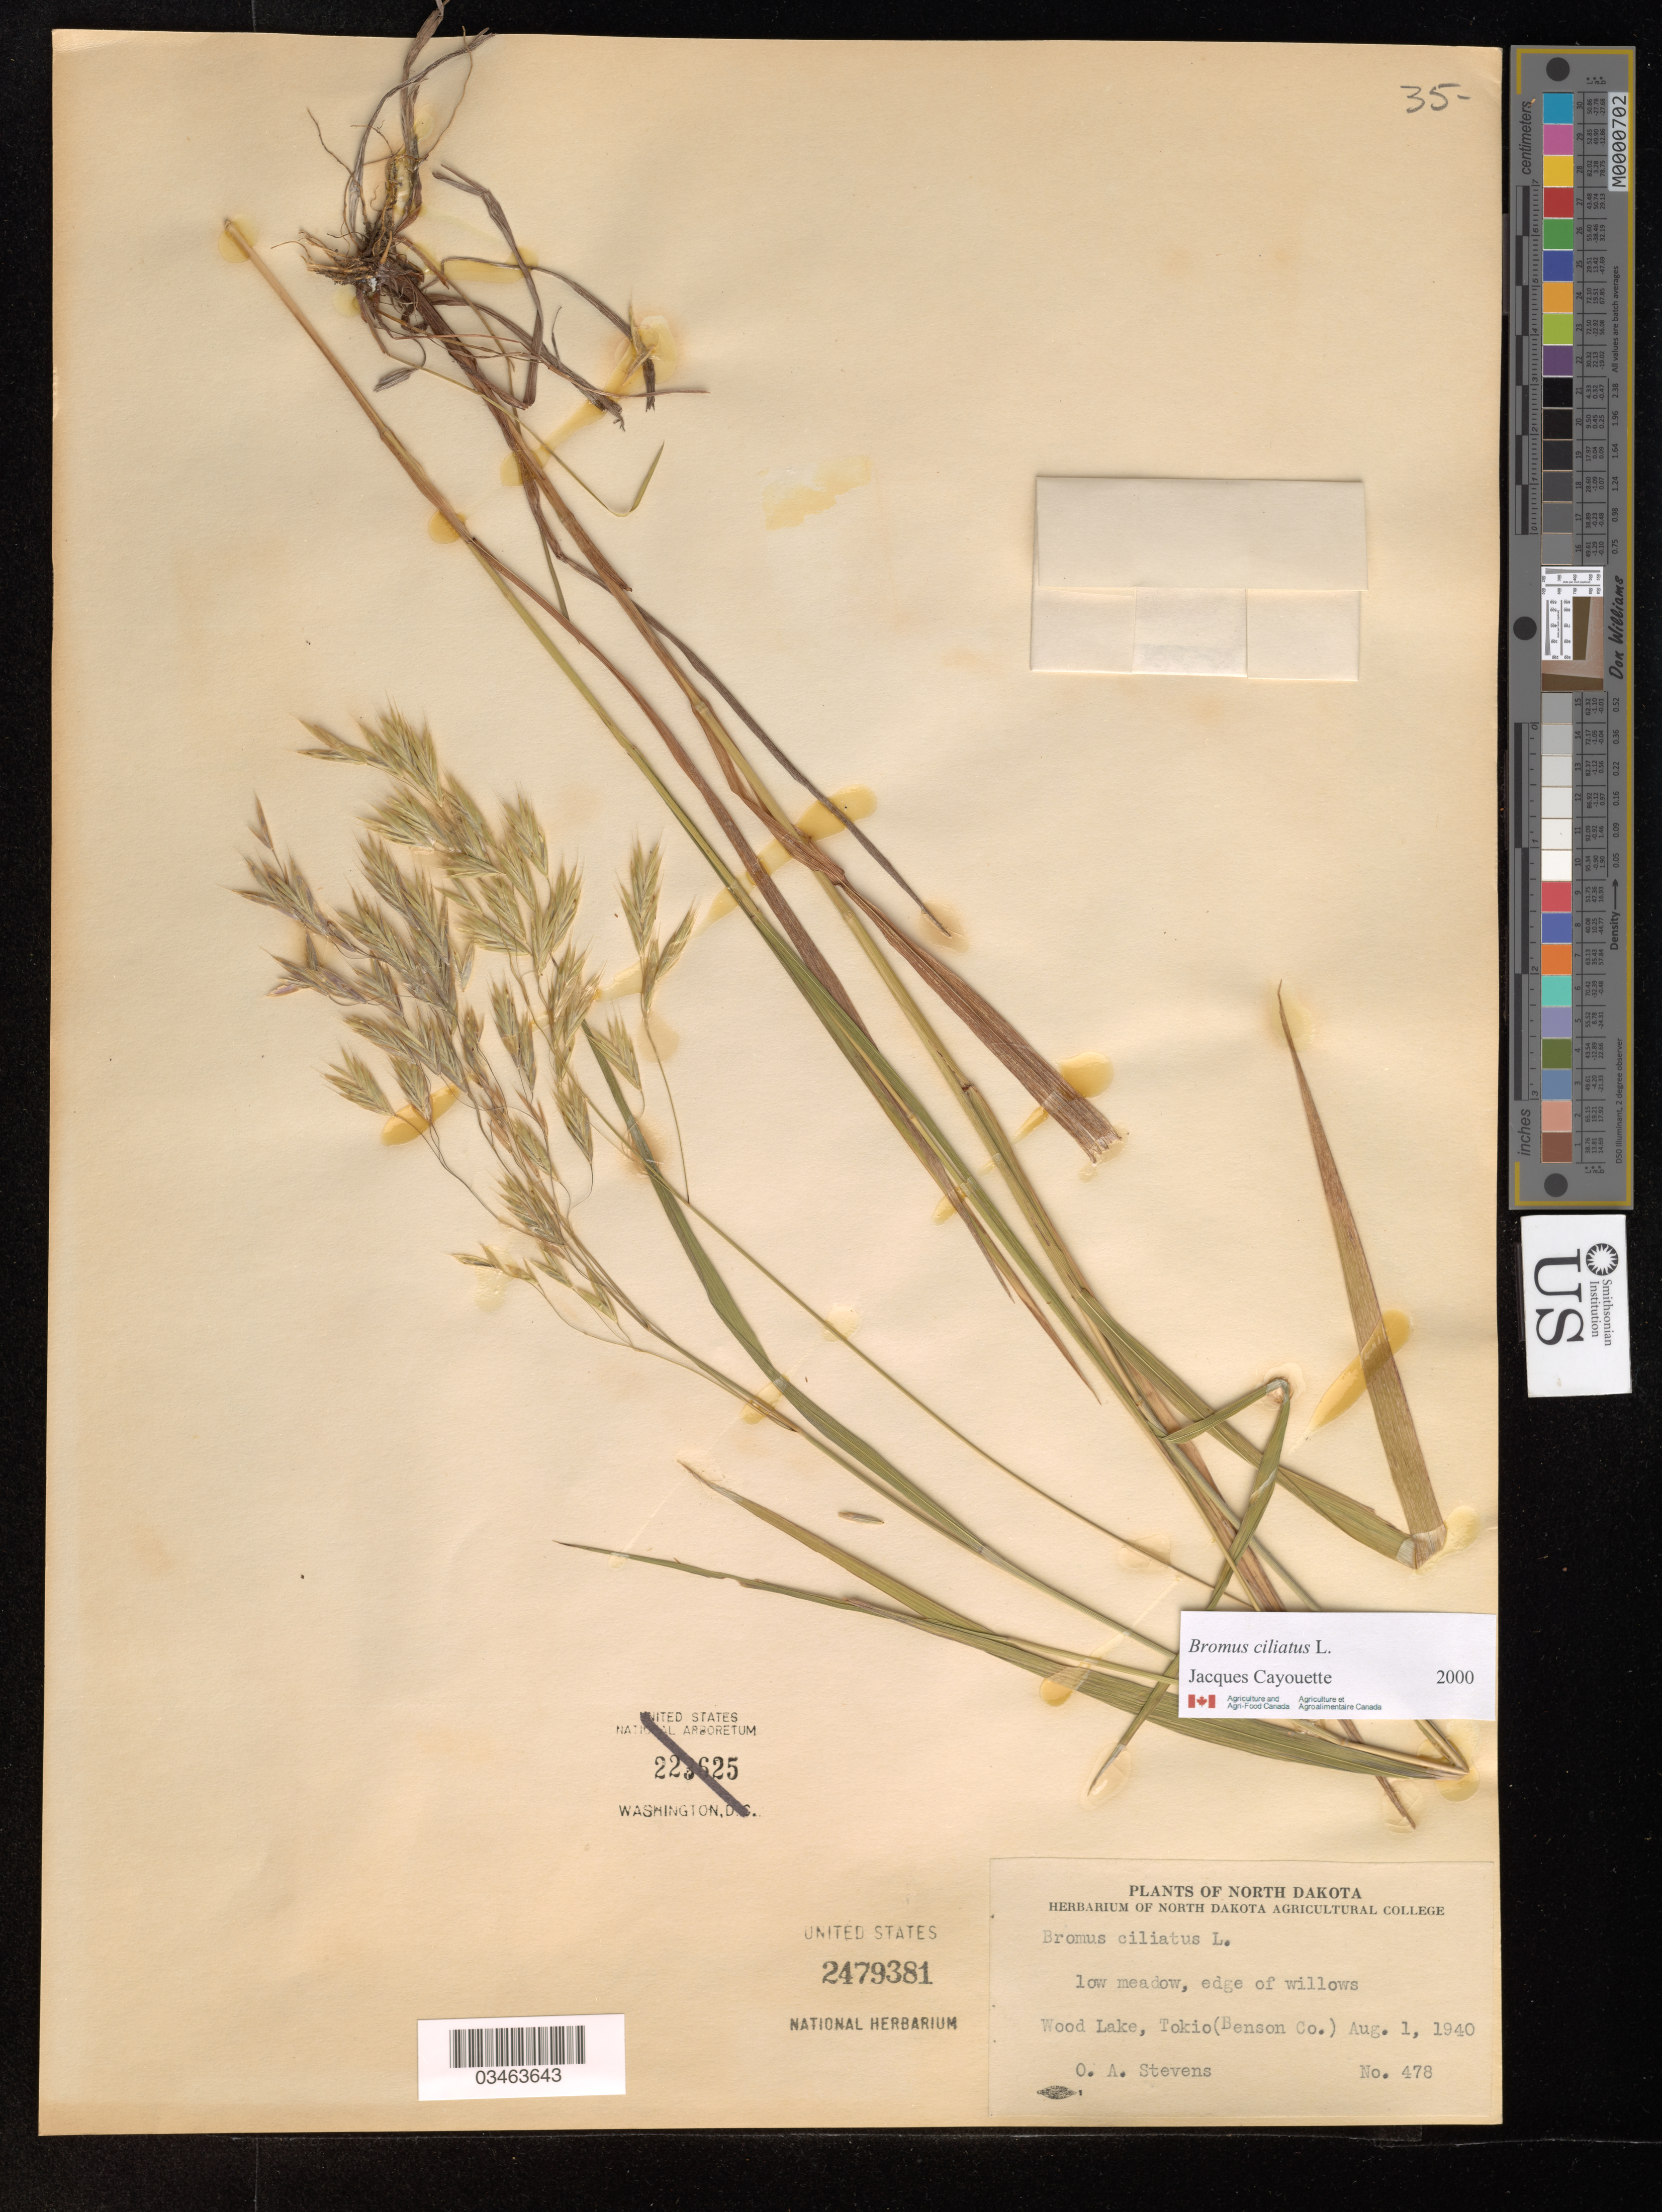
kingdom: Plantae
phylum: Tracheophyta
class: Liliopsida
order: Poales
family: Poaceae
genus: Bromus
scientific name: Bromus ciliatus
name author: L.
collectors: O. A. Stevens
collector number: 478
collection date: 1940-08-01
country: United States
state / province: North Dakota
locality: Wood Lake, Tokio (Benson Co.).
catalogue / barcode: US 2479381